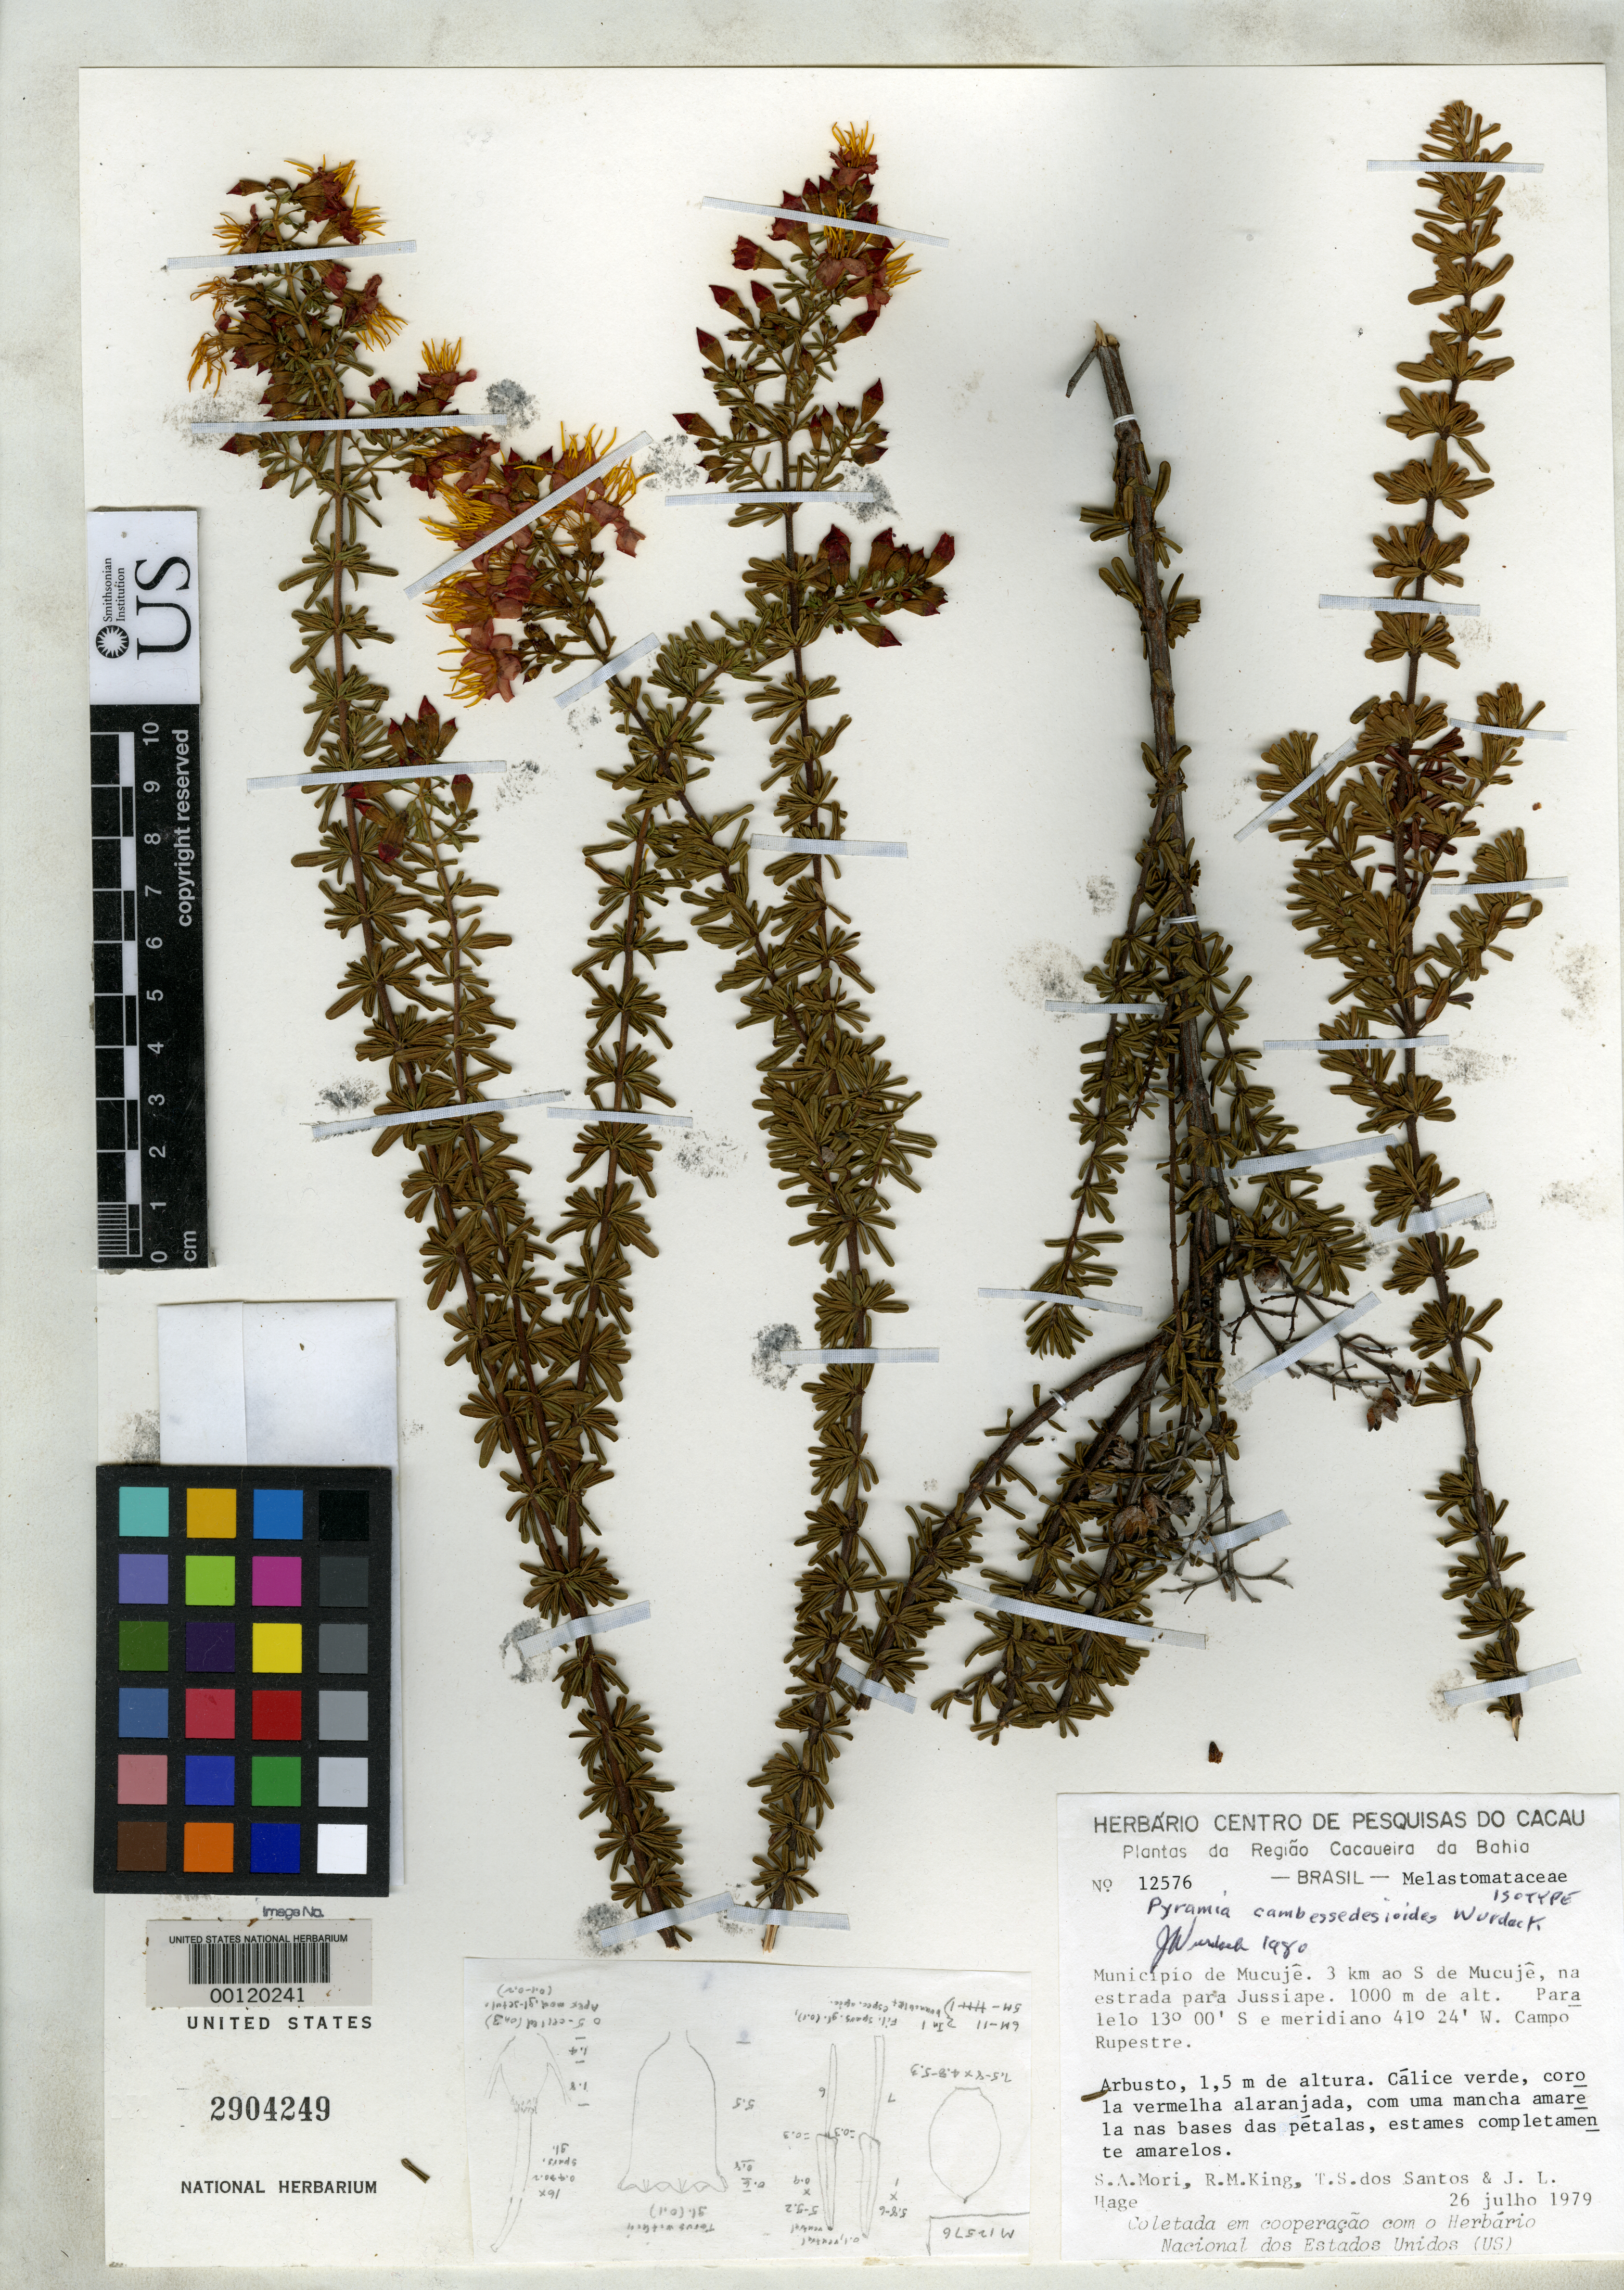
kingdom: Plantae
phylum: Tracheophyta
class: Magnoliopsida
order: Myrtales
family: Melastomataceae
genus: Pyramia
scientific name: Pyramia cambessedesioides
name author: Wurdack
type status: Isotype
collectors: S. Mori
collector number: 12576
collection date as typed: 26 Jul 1979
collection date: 1979-07-26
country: Brazil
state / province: Bahia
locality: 3 km S of Mucuje.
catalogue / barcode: US 2904249